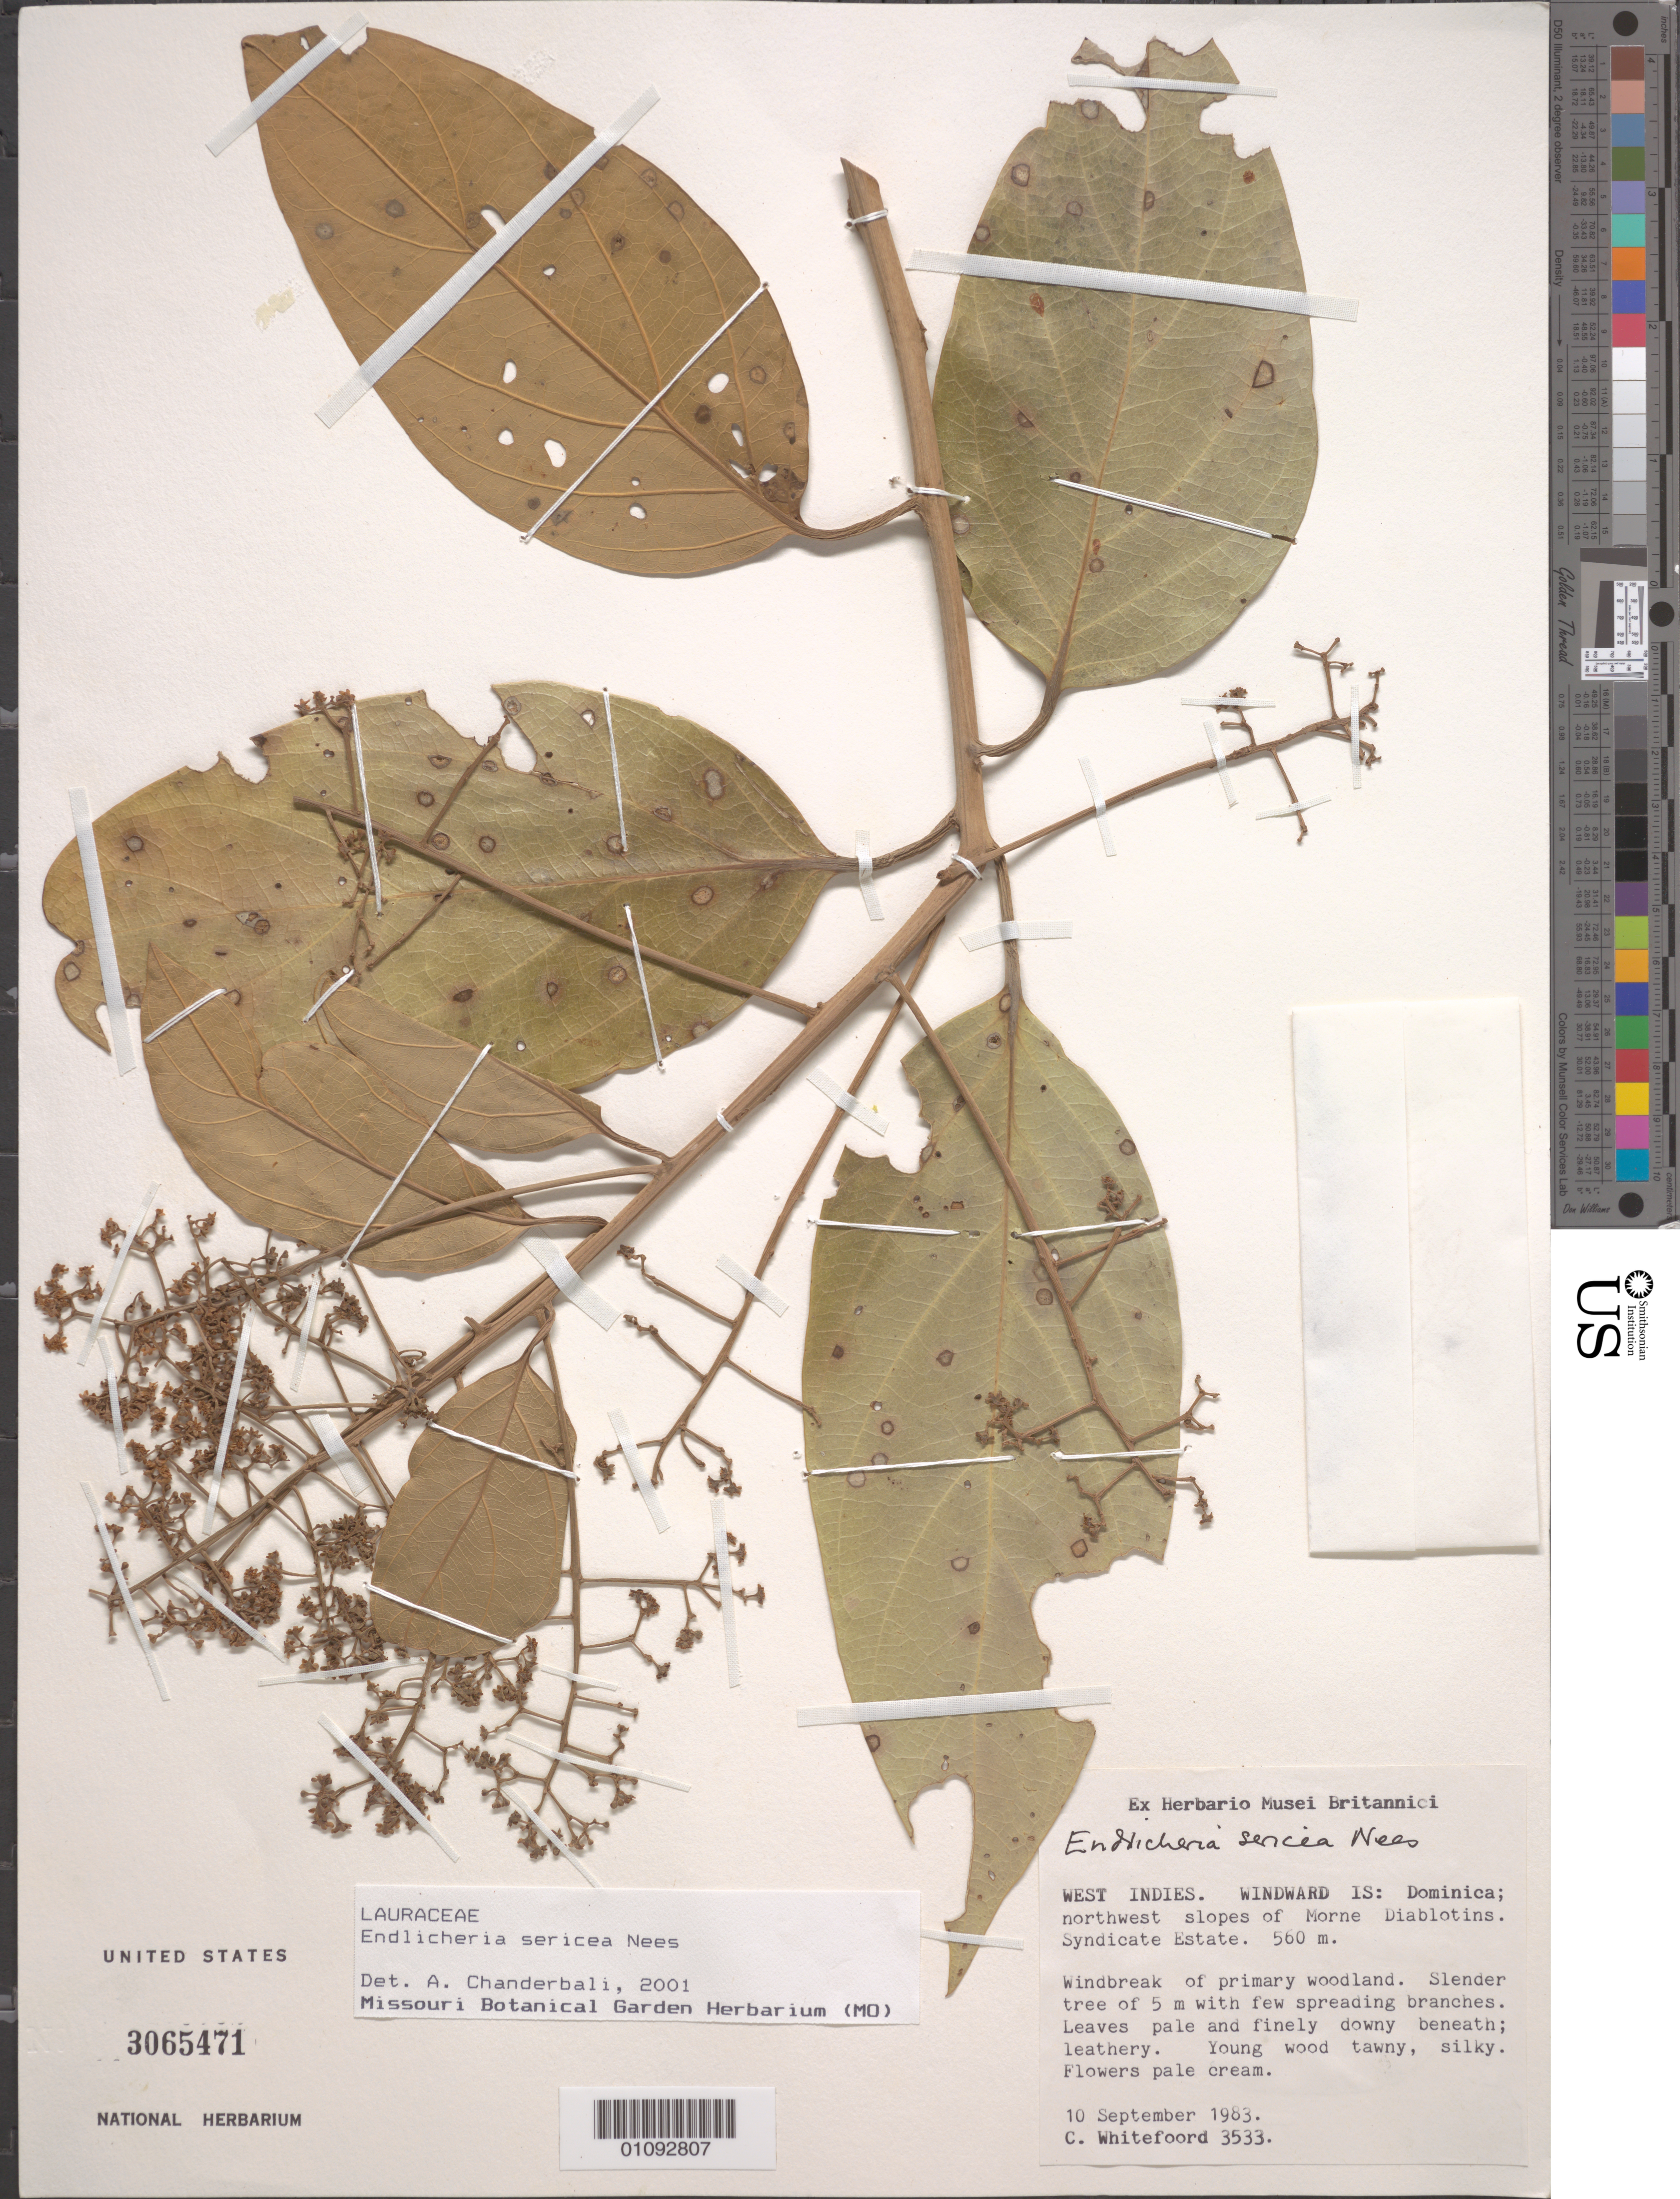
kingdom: Plantae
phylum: Tracheophyta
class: Magnoliopsida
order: Laurales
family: Lauraceae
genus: Endlicheria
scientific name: Endlicheria sericea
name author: Nees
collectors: C. Whitefoord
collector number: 3533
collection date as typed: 10 Sep 1983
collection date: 1983-09-10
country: Dominica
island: Dominica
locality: NW slopes of Morne Diablotins.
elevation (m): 560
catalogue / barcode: US 3065471